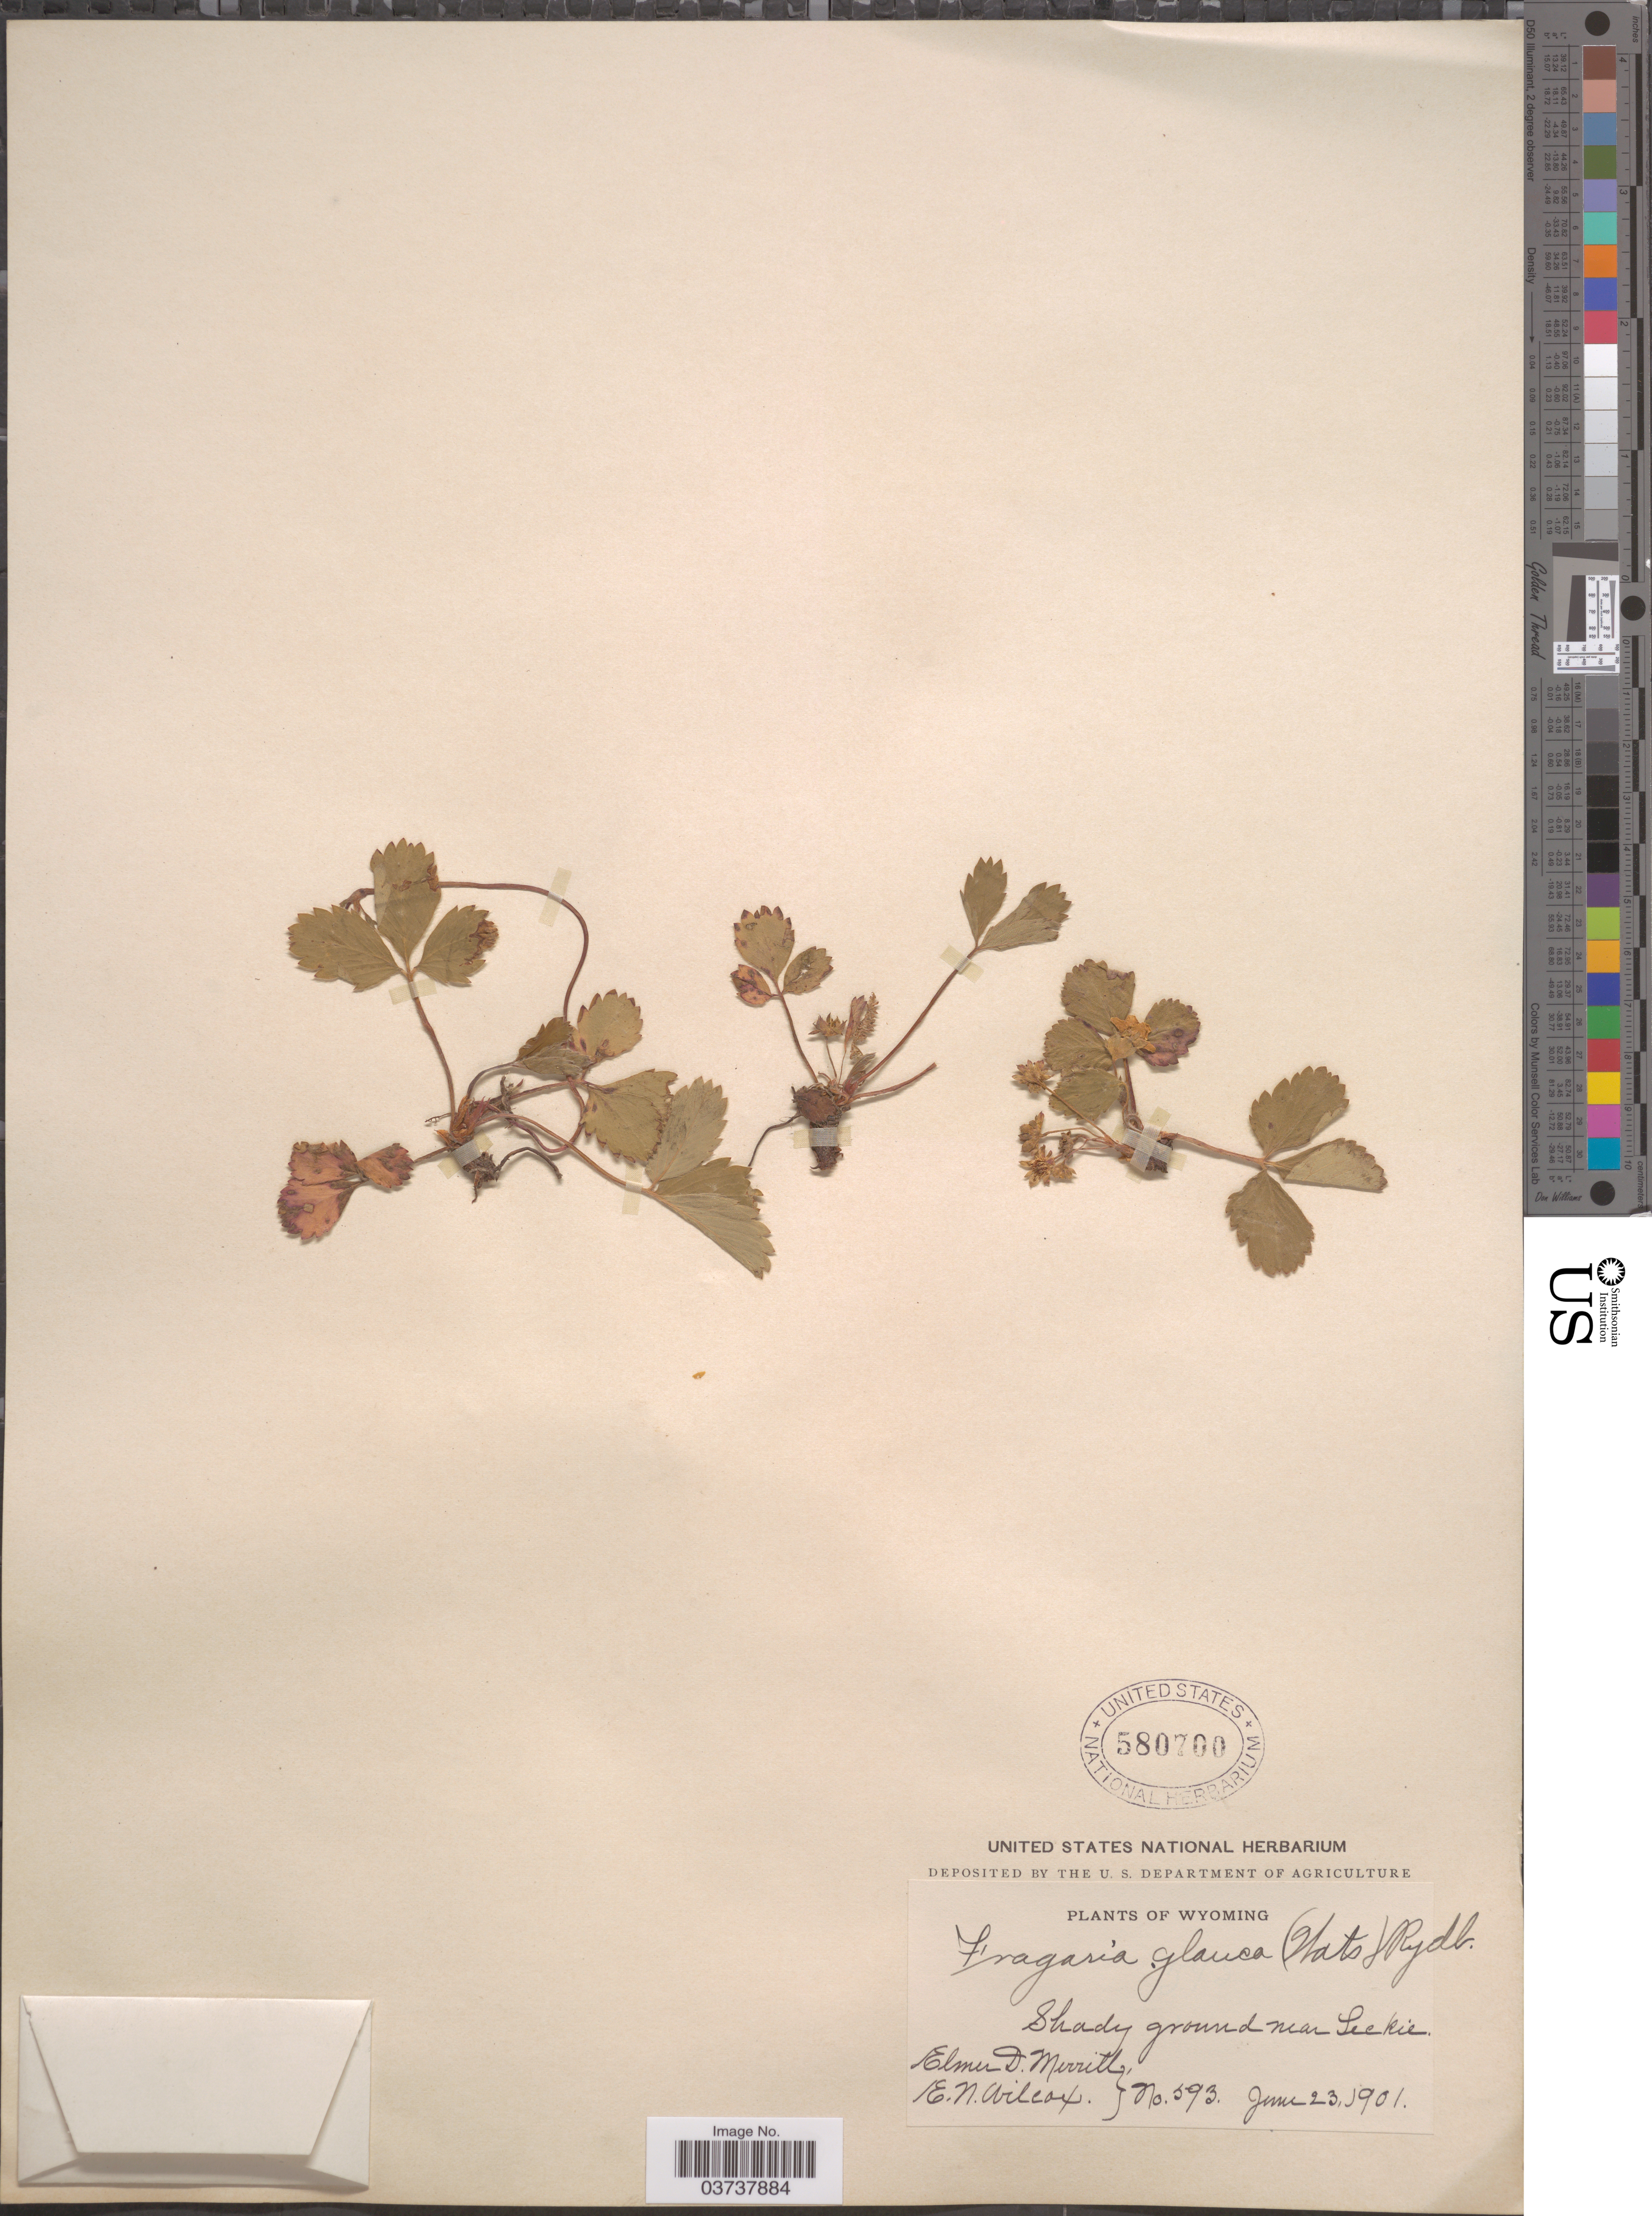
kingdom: Plantae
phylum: Tracheophyta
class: Magnoliopsida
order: Rosales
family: Rosaceae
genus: Fragaria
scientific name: Fragaria virginiana subsp. glauca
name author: (S. Watson) Staudt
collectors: E. D. Merrill & E. Wilcox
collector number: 593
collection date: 1901-06-23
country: United States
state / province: Wyoming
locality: Shady ground near Leckie.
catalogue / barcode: US 580700